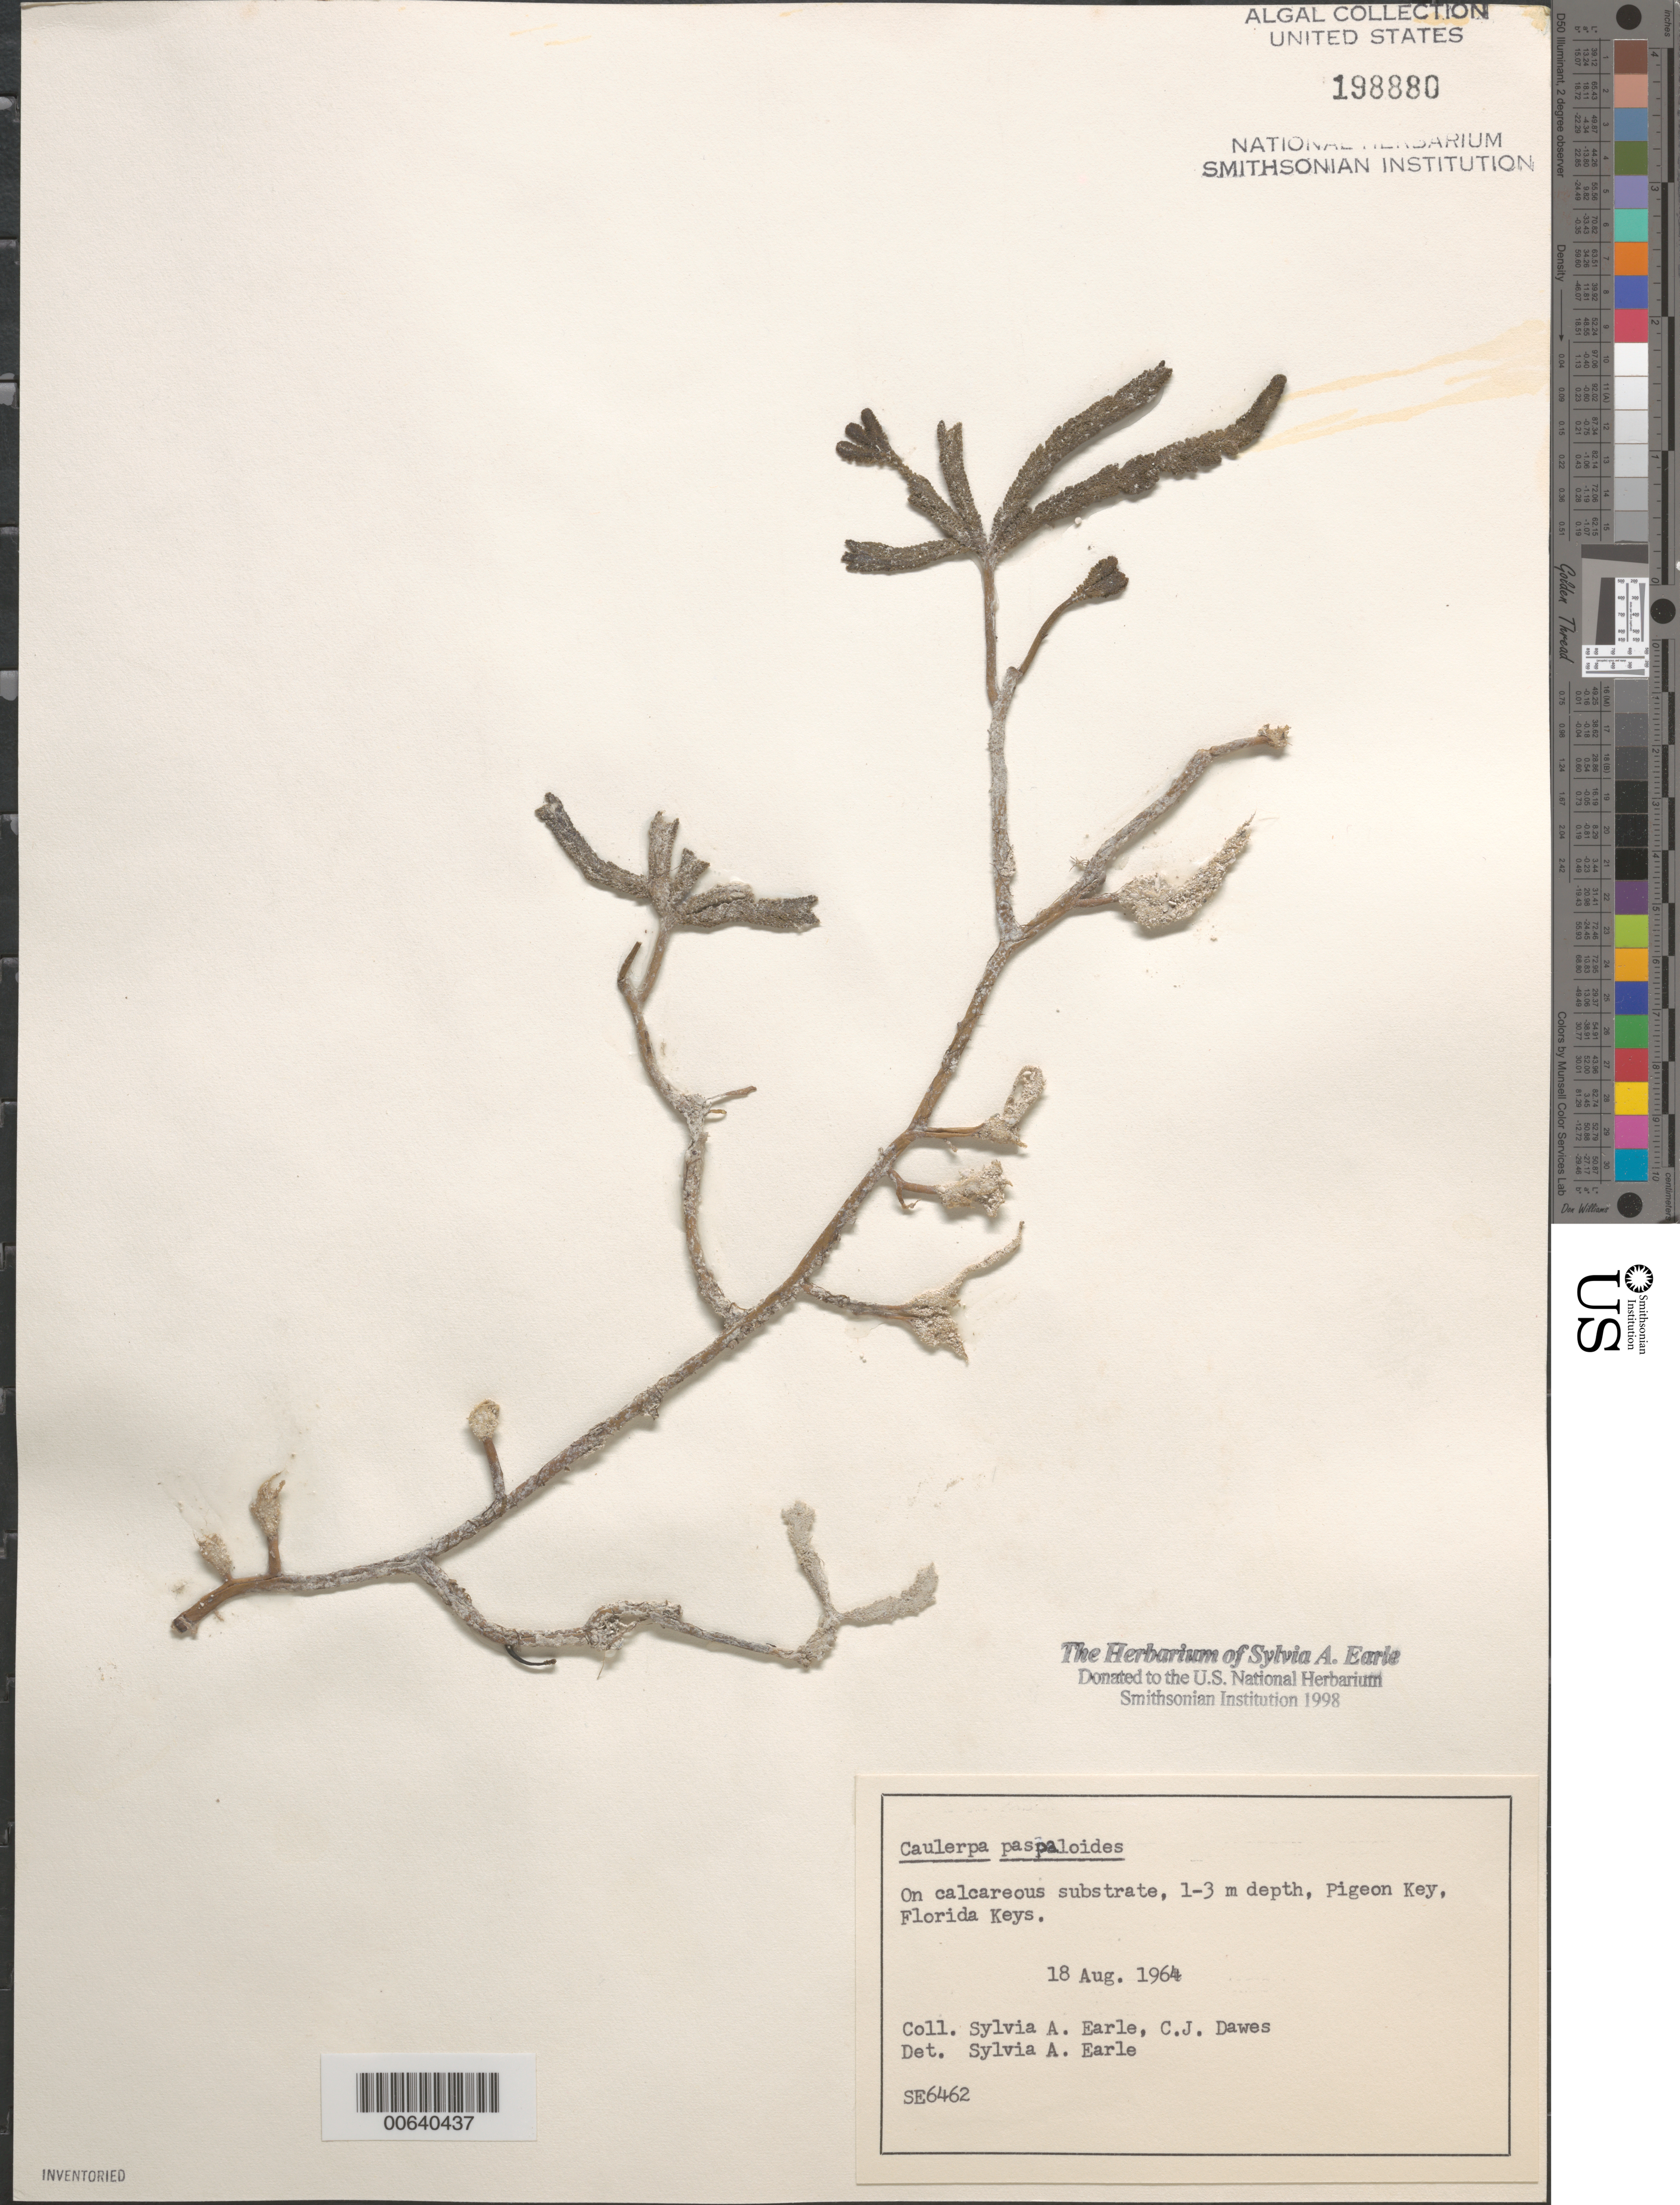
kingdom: Plantae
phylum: Chlorophyta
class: Ulvophyceae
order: Bryopsidales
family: Caulerpaceae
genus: Caulerpa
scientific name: Caulerpa paspaloides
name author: (Bory) Grev.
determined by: Earle, S. A.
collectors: S. A. Earle & C. Dawes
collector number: SE 6462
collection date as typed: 18 Aug 1964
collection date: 1964-08-18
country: United States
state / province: Florida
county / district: Monroe County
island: Pigeon Key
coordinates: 24 42.2'N, 81 9.3'W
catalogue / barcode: US 198880